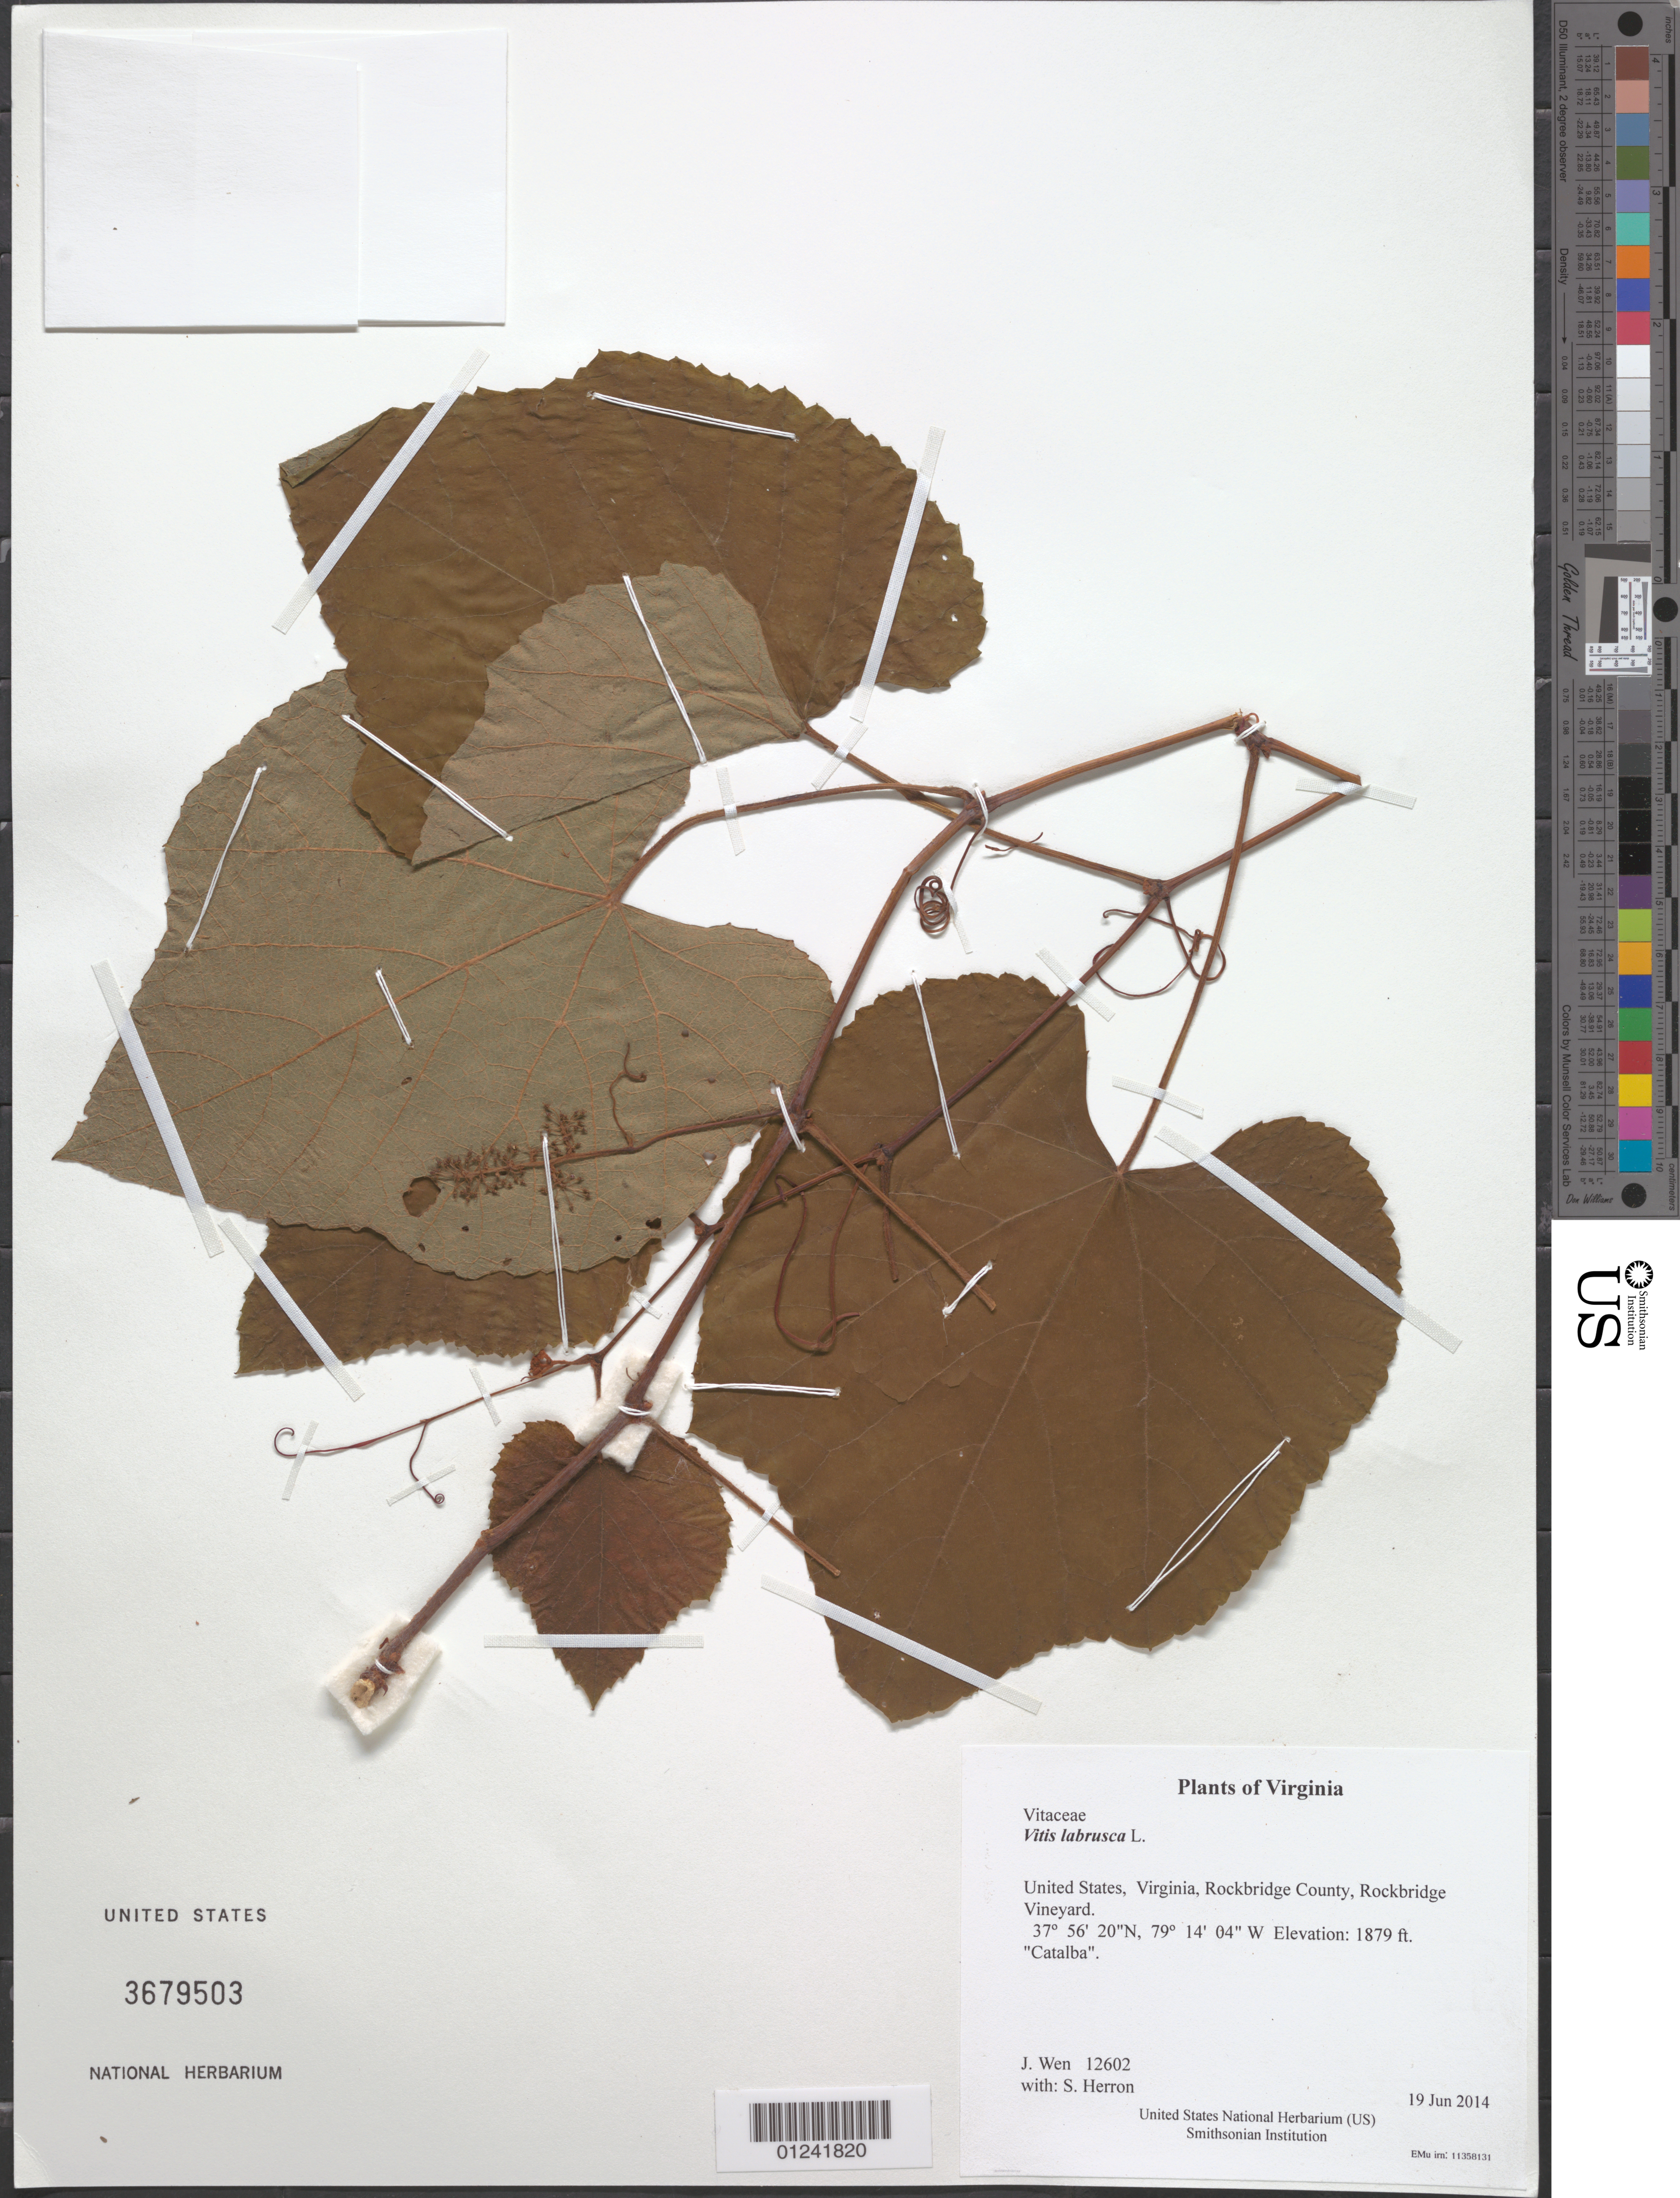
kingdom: Plantae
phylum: Tracheophyta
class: Magnoliopsida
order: Vitales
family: Vitaceae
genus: Vitis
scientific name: Vitis labrusca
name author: L.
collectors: J. Wen & S. Herron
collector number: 12602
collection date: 2014-06-19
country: United States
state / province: Virginia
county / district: Rockbridge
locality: Rockbridge Vineyard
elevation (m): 573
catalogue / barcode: US 3679503